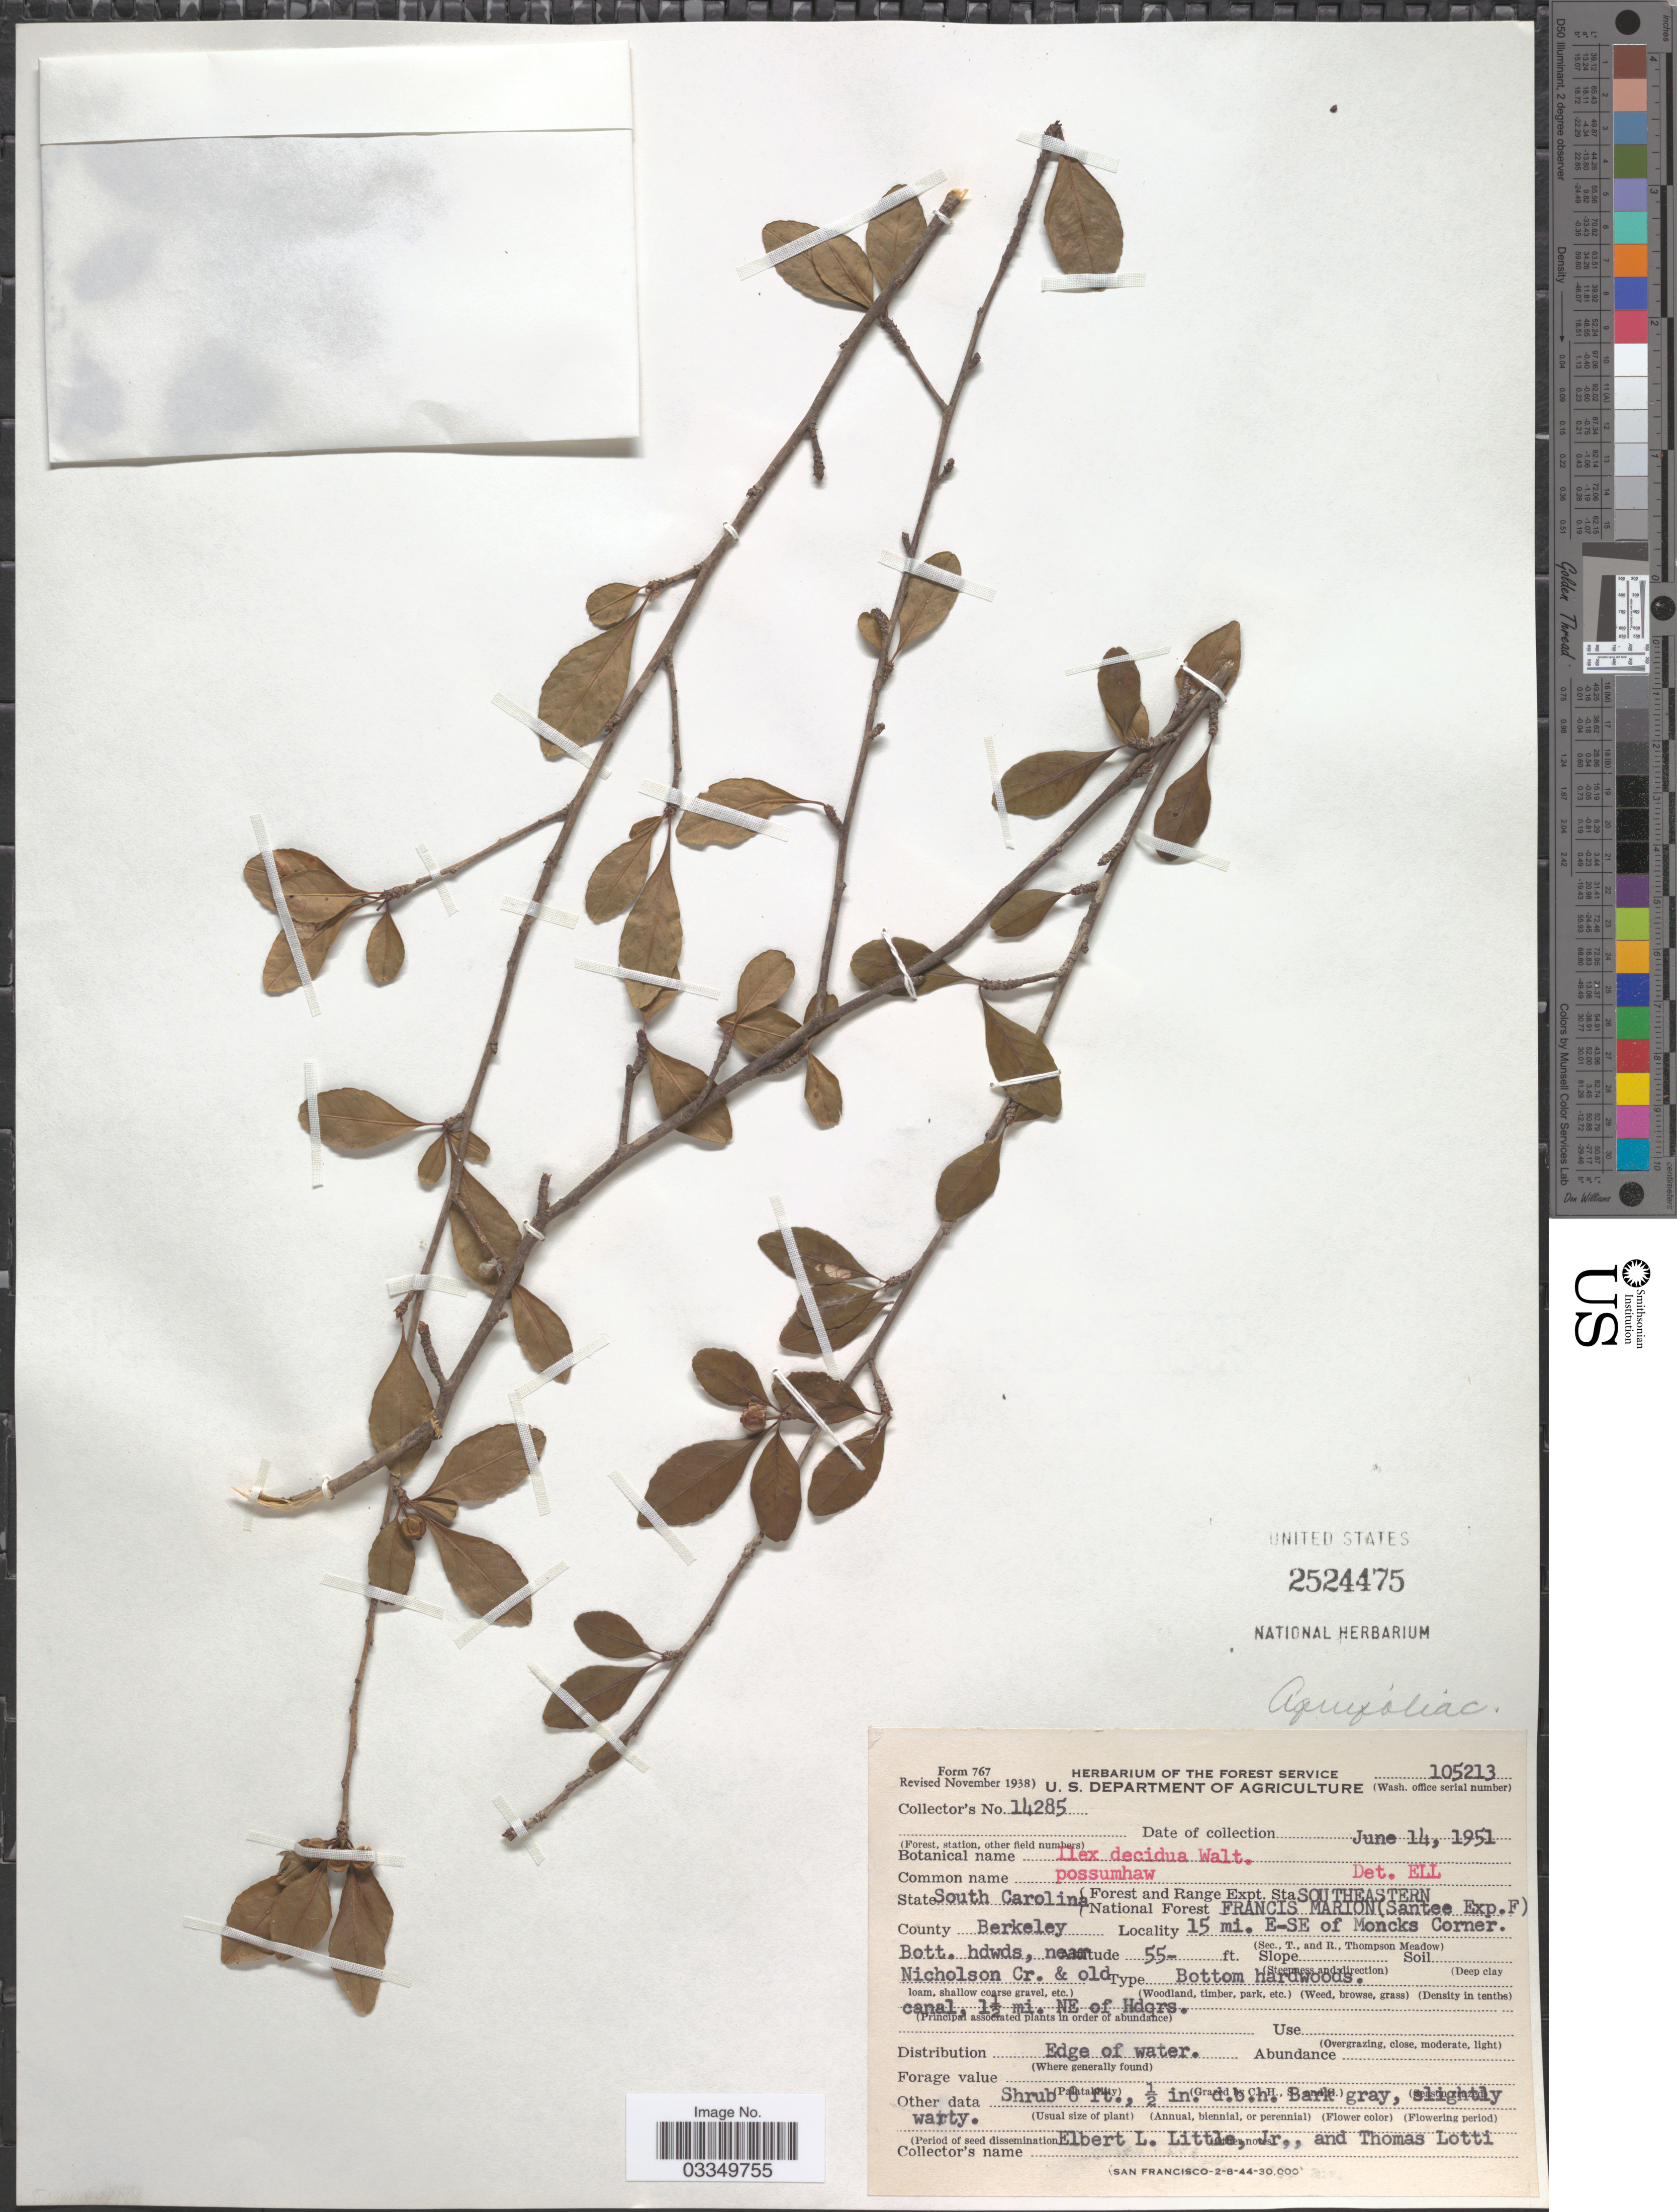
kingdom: Plantae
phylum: Tracheophyta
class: Magnoliopsida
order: Aquifoliales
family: Aquifoliaceae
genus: Ilex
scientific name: Ilex decidua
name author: Walter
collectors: E. L. Little & T. Lotti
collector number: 14285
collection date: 1951-06-14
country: United States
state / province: South Carolina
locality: Forest and Range Expt. Sta. National Forest Southeastern Francis Marion (Santee Exp. F). County Berkeley. 15 mi. E-SE of Moncks Corner. Bott. hdwds, near Nicholson Cr. & old canal, 1½ mi. NE of Hdqrs.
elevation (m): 17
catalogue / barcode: US 2524475